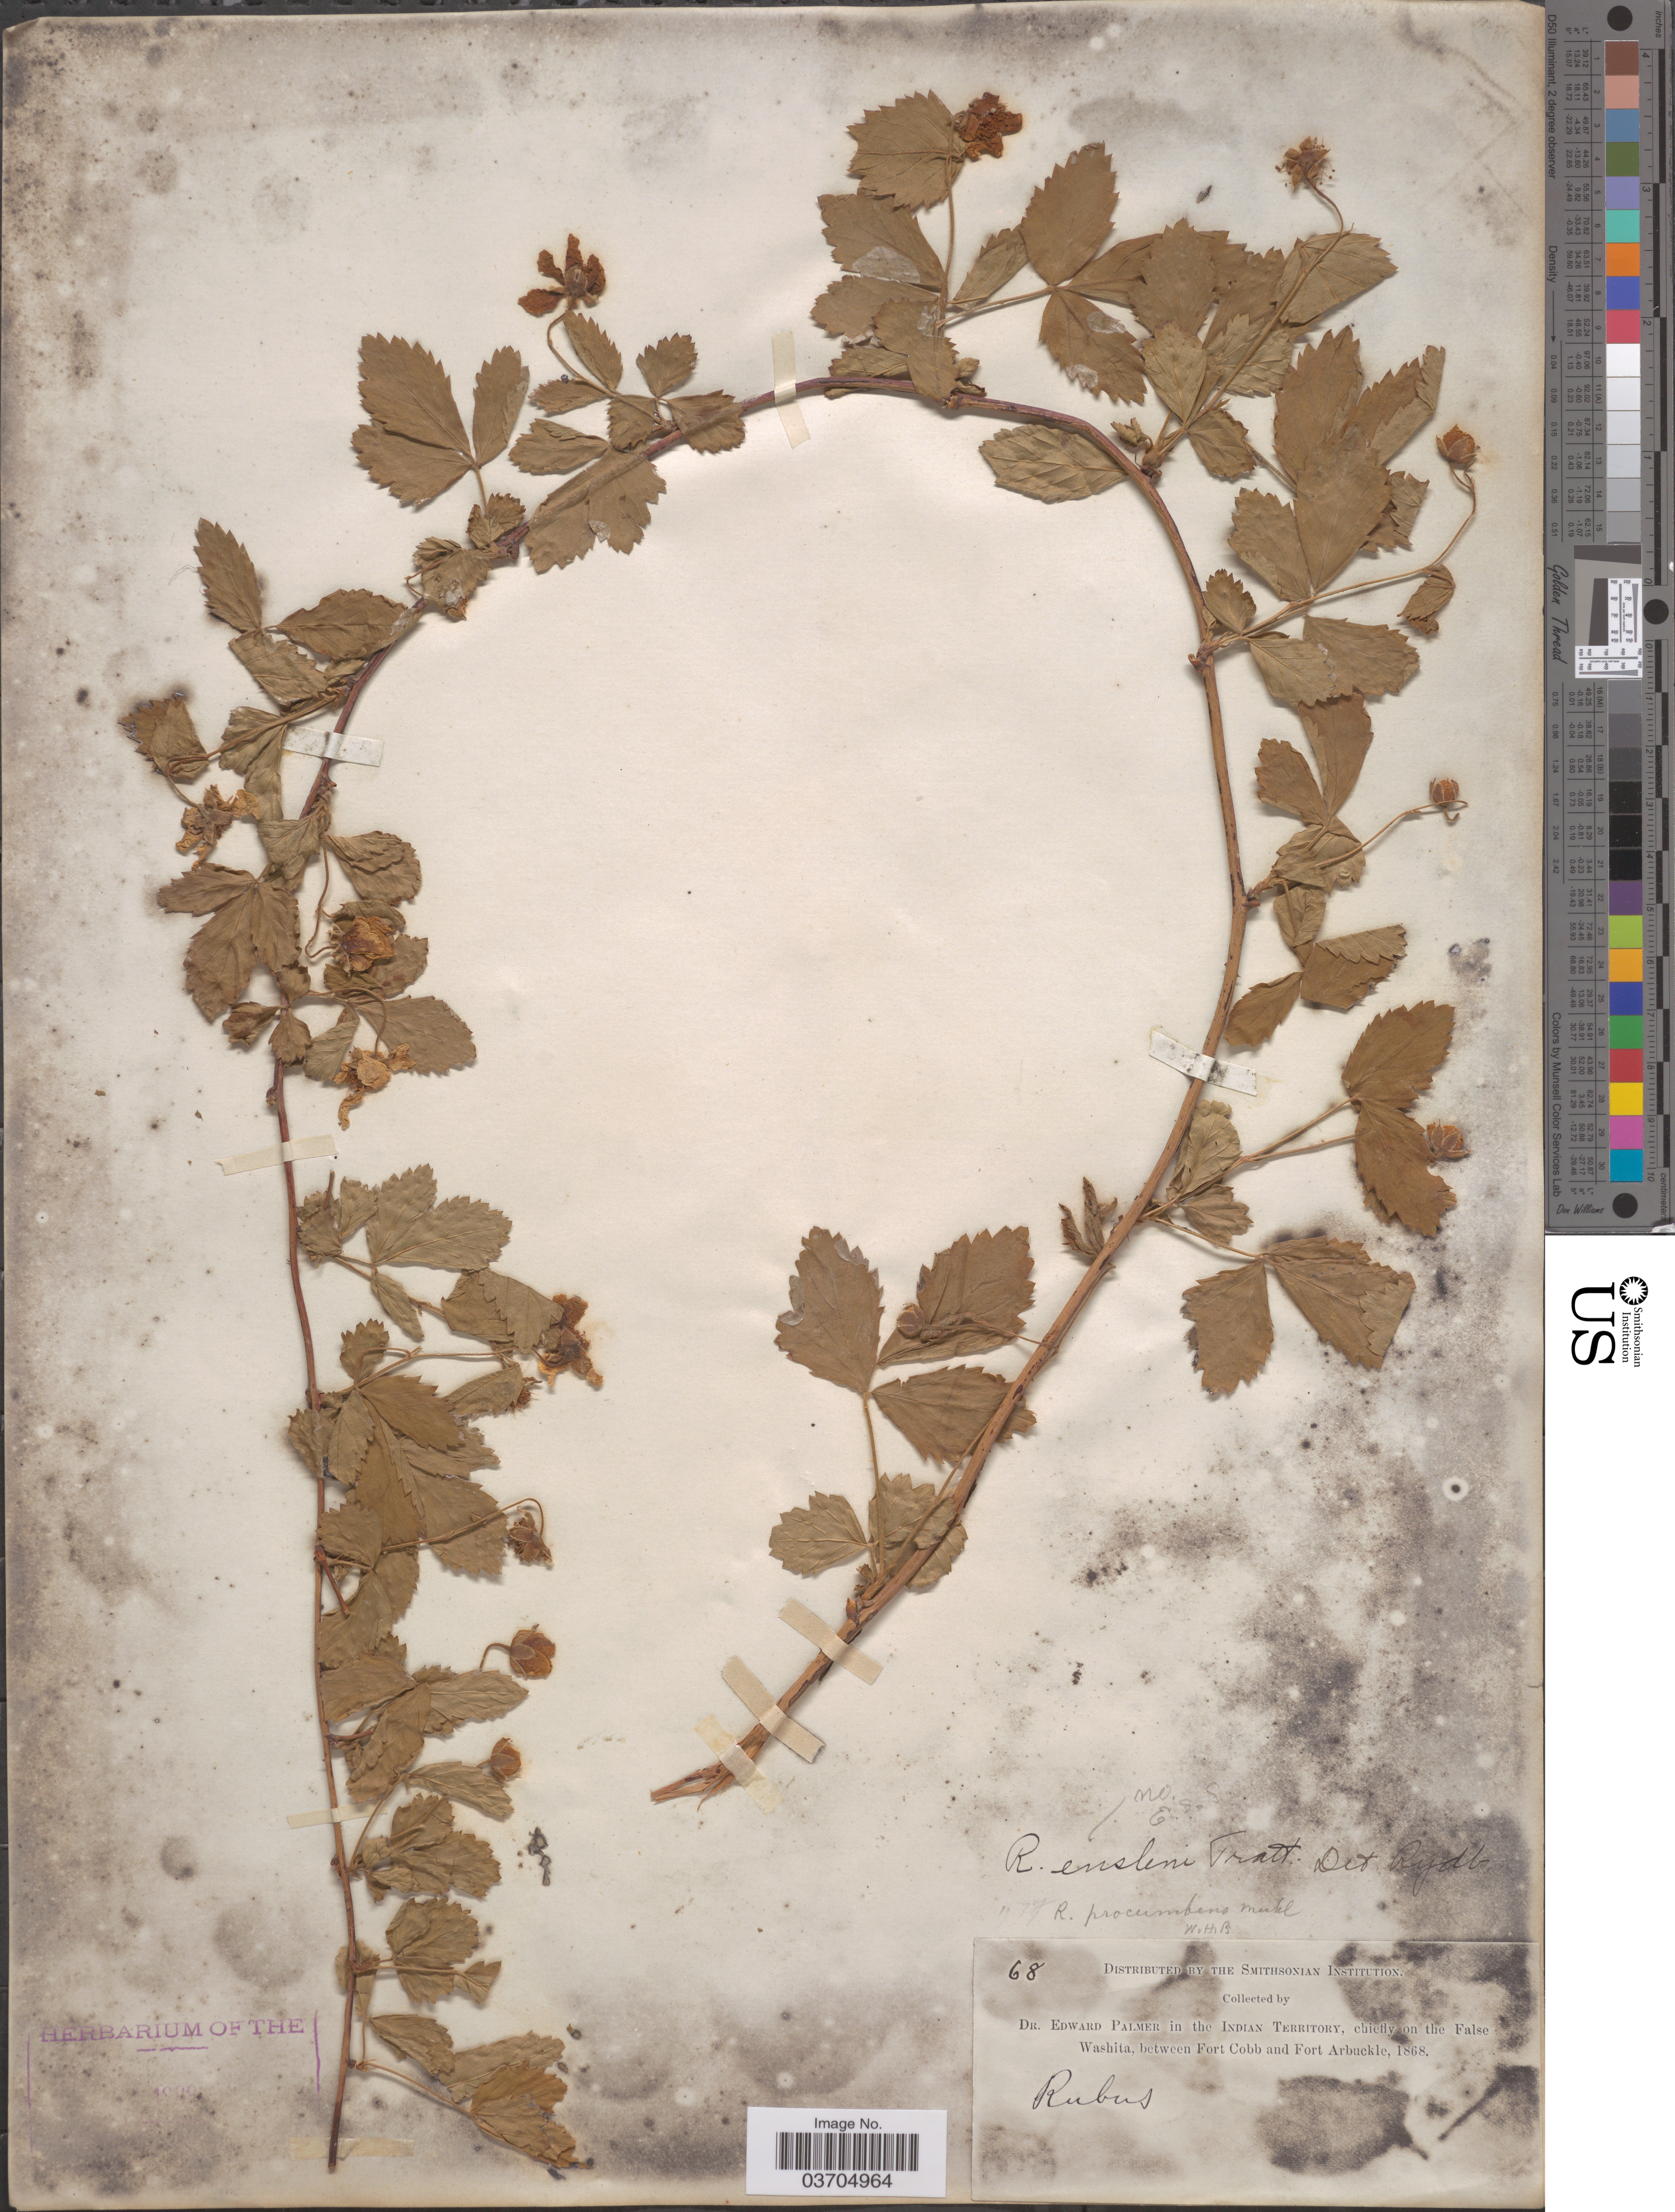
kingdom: Plantae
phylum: Tracheophyta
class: Magnoliopsida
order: Rosales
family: Rosaceae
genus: Rubus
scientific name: Rubus procumbens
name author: Muhl.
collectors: E. Palmer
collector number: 68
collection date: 1868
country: United States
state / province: Oklahoma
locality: Indian territory. False Washita, between Fort Cobb and Fort Arbuckle.